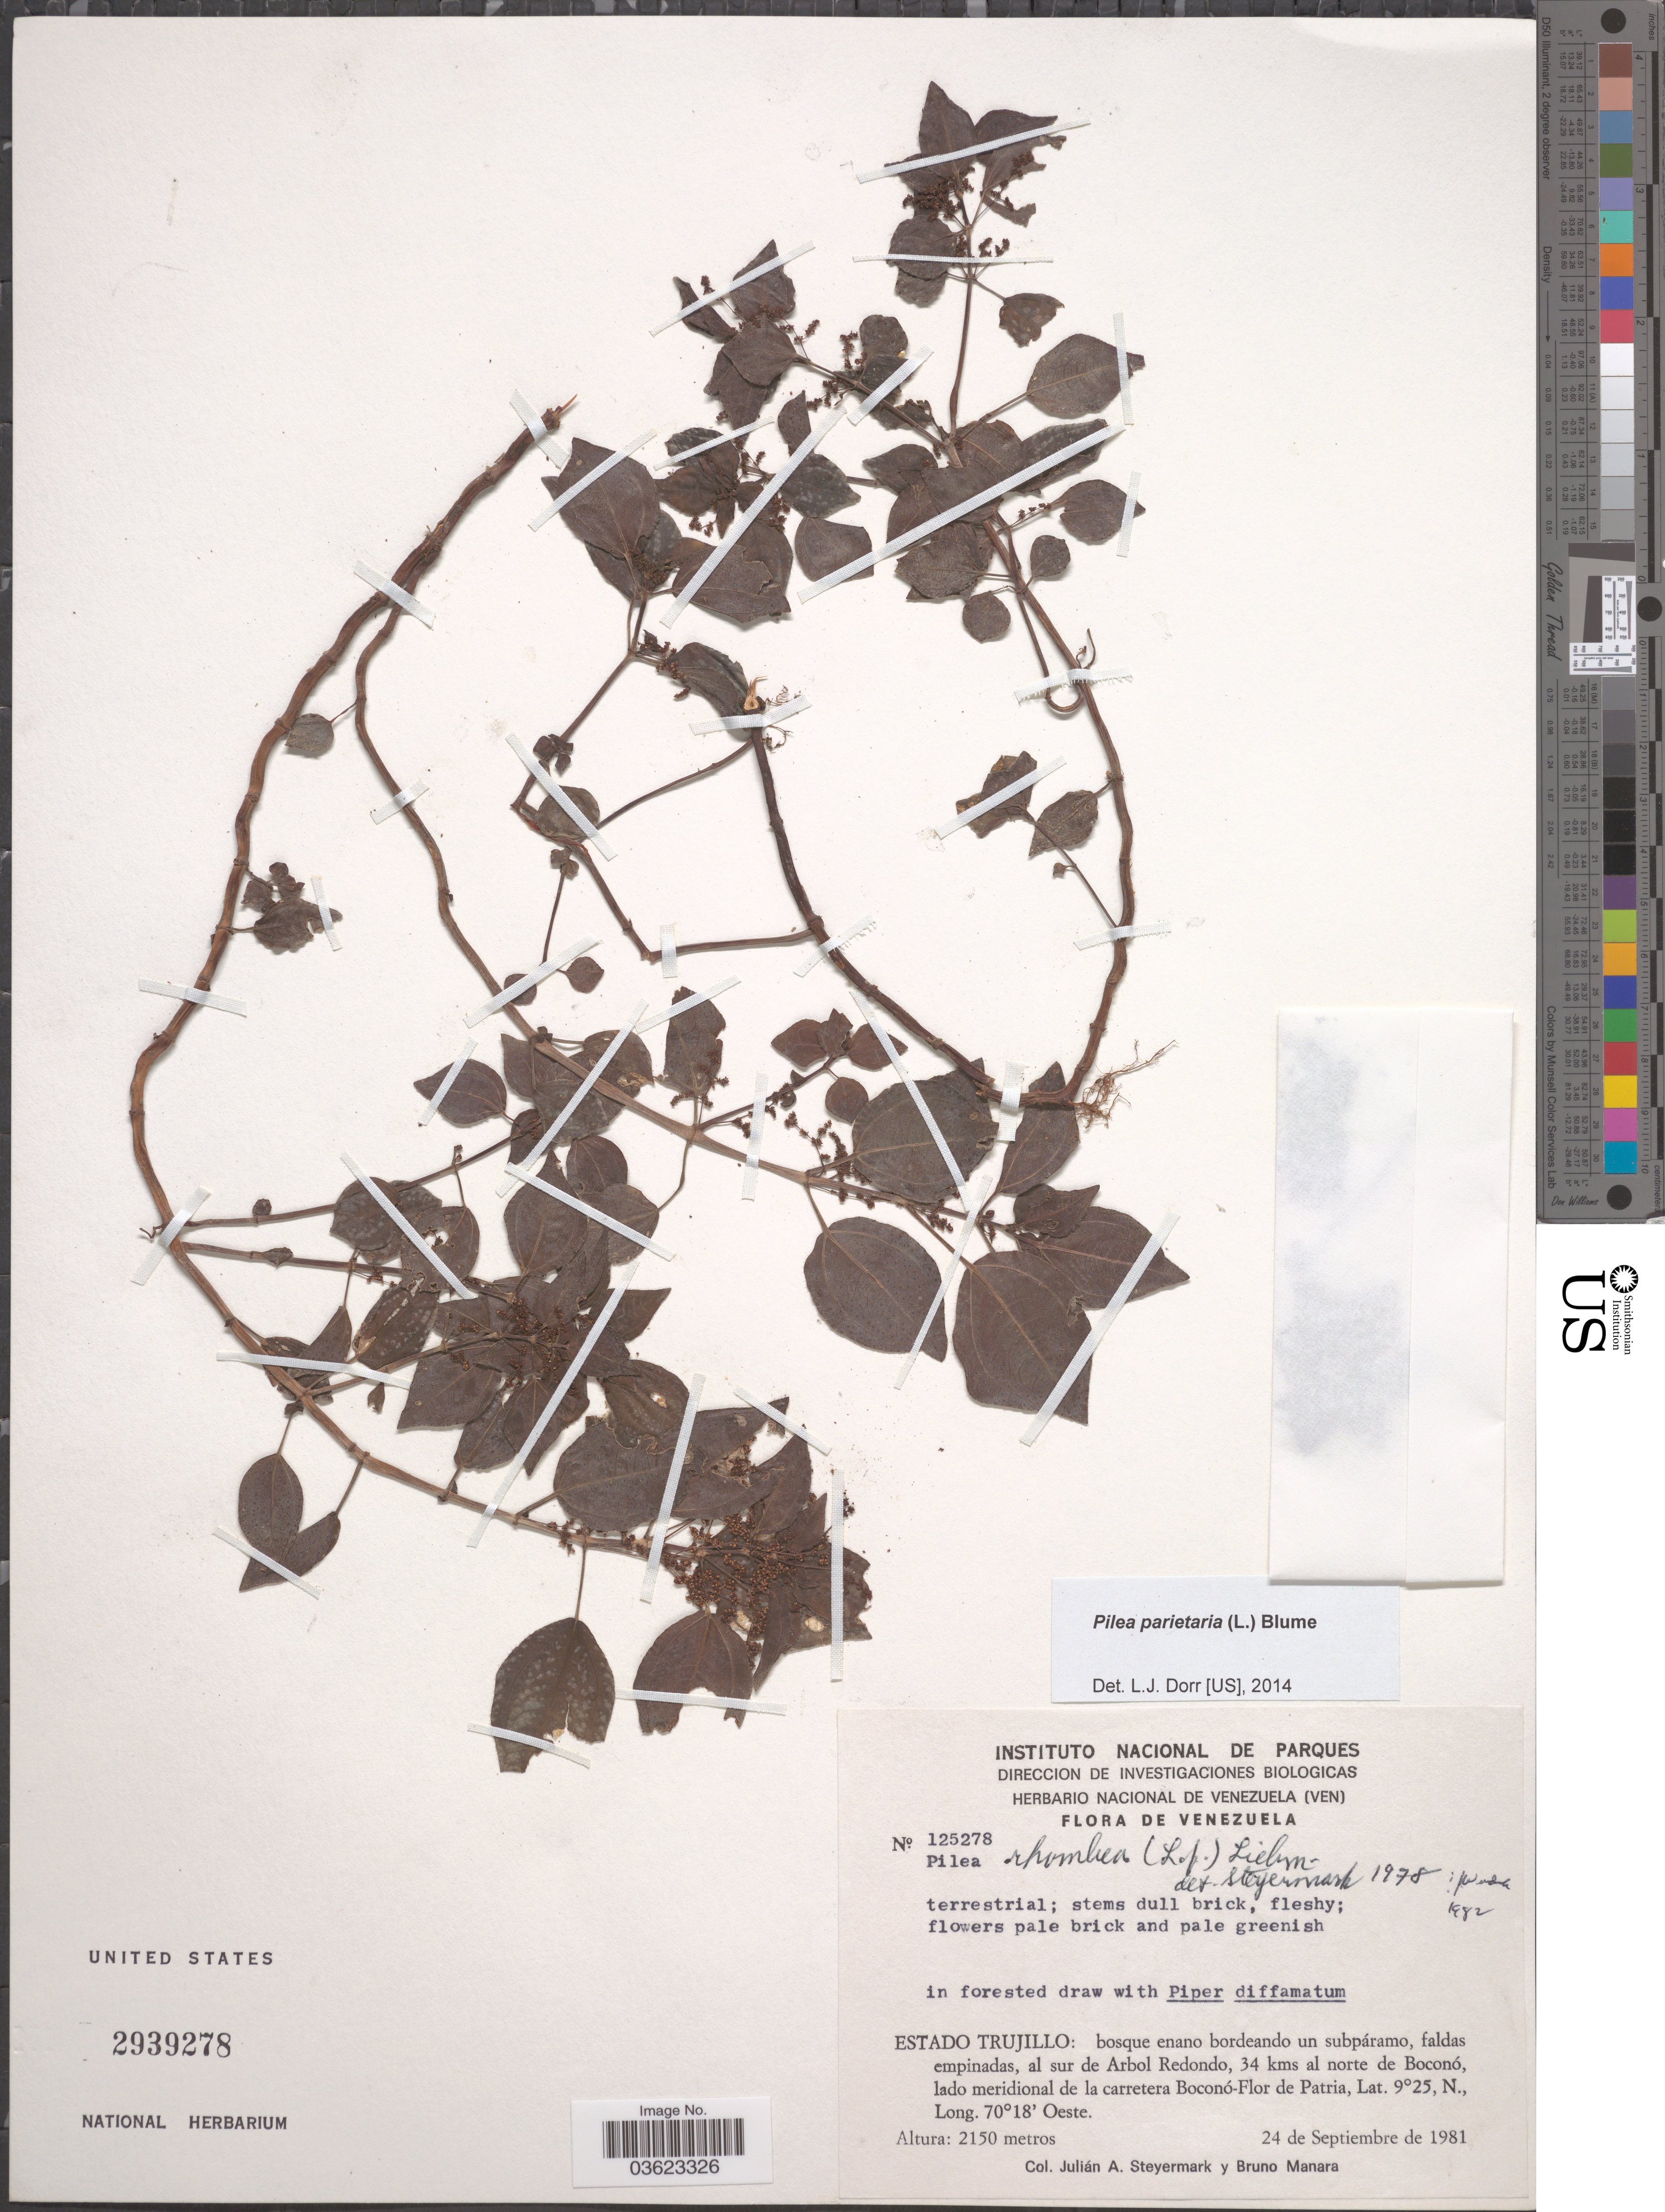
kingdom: Plantae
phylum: Tracheophyta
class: Magnoliopsida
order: Rosales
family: Urticaceae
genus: Pilea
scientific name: Pilea parietaria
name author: (L.) Blume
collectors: J. Steyermark & B. Manara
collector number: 125278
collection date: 1981-09-24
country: Venezuela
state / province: Trujillo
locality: Al sur de Arbol Redondo, 34 kms al norte de Boconó, lado meridional de la carretera Boconó-Flor de Patria.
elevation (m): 2150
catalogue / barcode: US 2939278